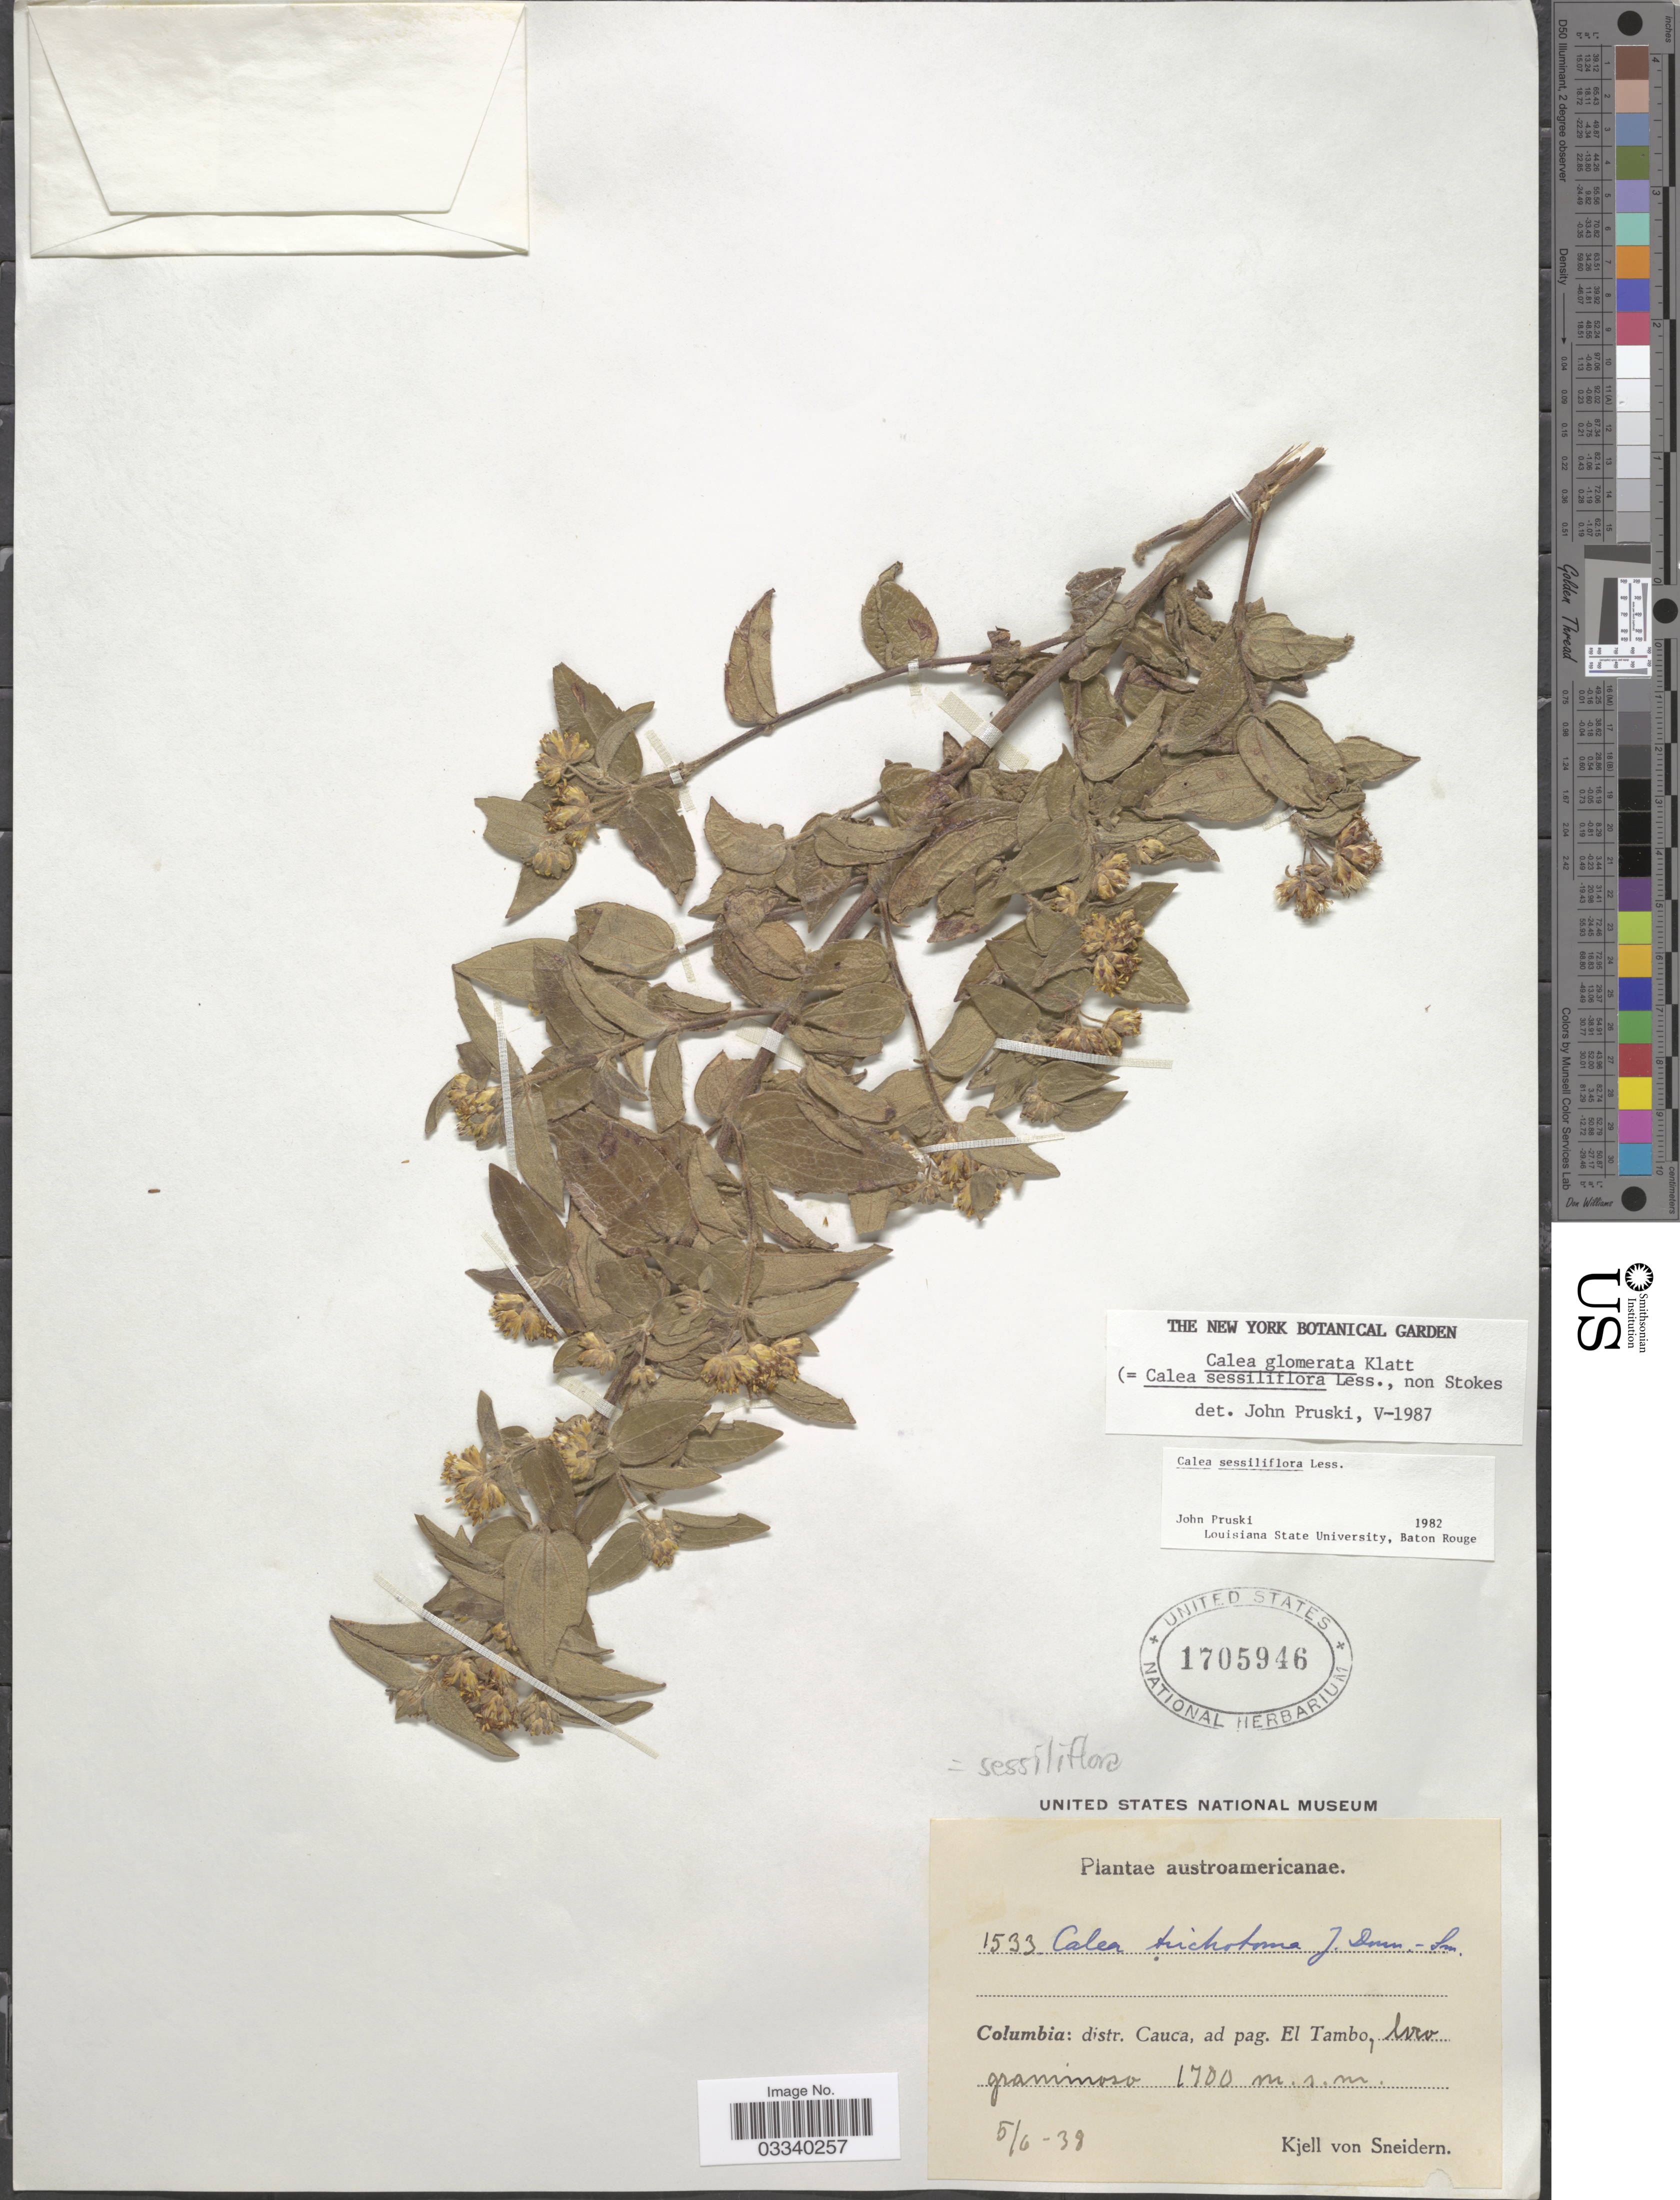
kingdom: Plantae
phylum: Tracheophyta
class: Magnoliopsida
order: Asterales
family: Asteraceae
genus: Calea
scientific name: Calea sessiliflora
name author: Less.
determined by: Pruski, J. F.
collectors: K. von Sneidern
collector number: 1533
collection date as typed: Transcribed d/m/y: 5/6/38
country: Colombia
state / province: Cauca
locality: Distr. Cauca, ad pag. El Tambo.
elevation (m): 1700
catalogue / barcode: US 1705946